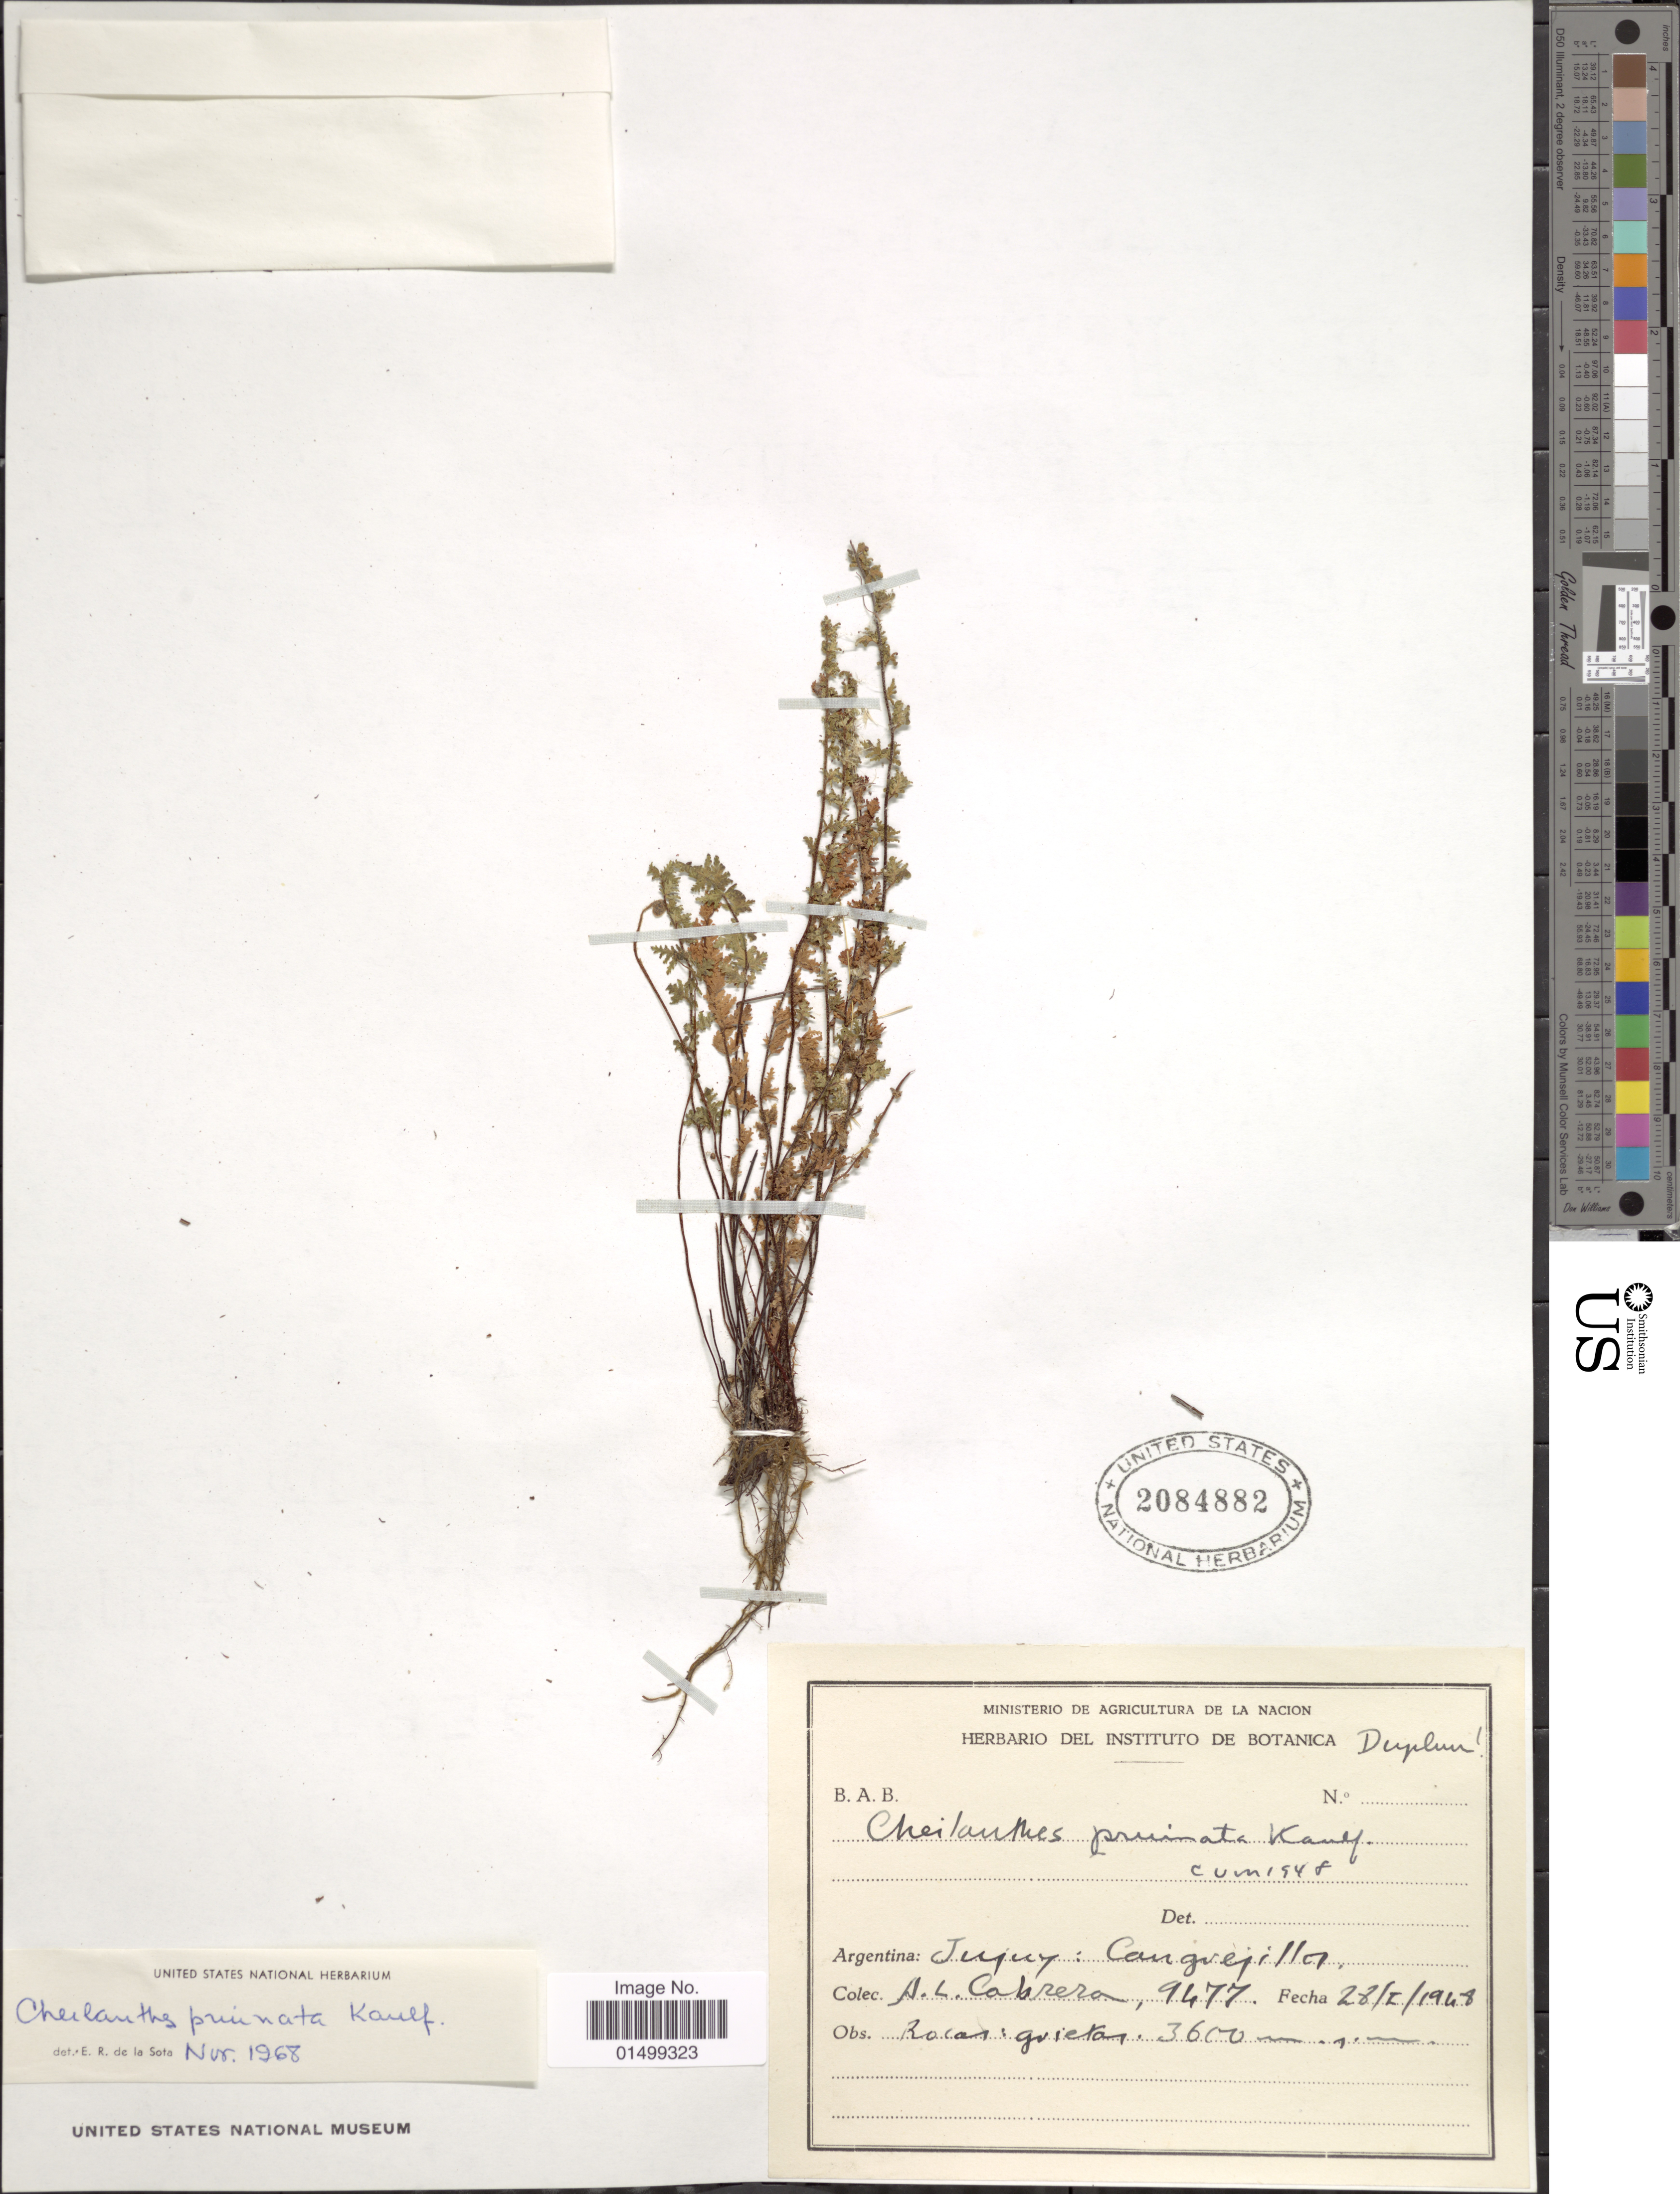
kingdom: Plantae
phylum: Tracheophyta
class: Polypodiopsida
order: Polypodiales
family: Pteridaceae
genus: Cheilanthes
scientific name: Cheilanthes pruinata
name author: Kaulf.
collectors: A. L. Cabrera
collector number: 9477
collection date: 1948-01-28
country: Argentina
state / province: Jujuy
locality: Cangrejillos.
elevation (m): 3600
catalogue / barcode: US 2084882